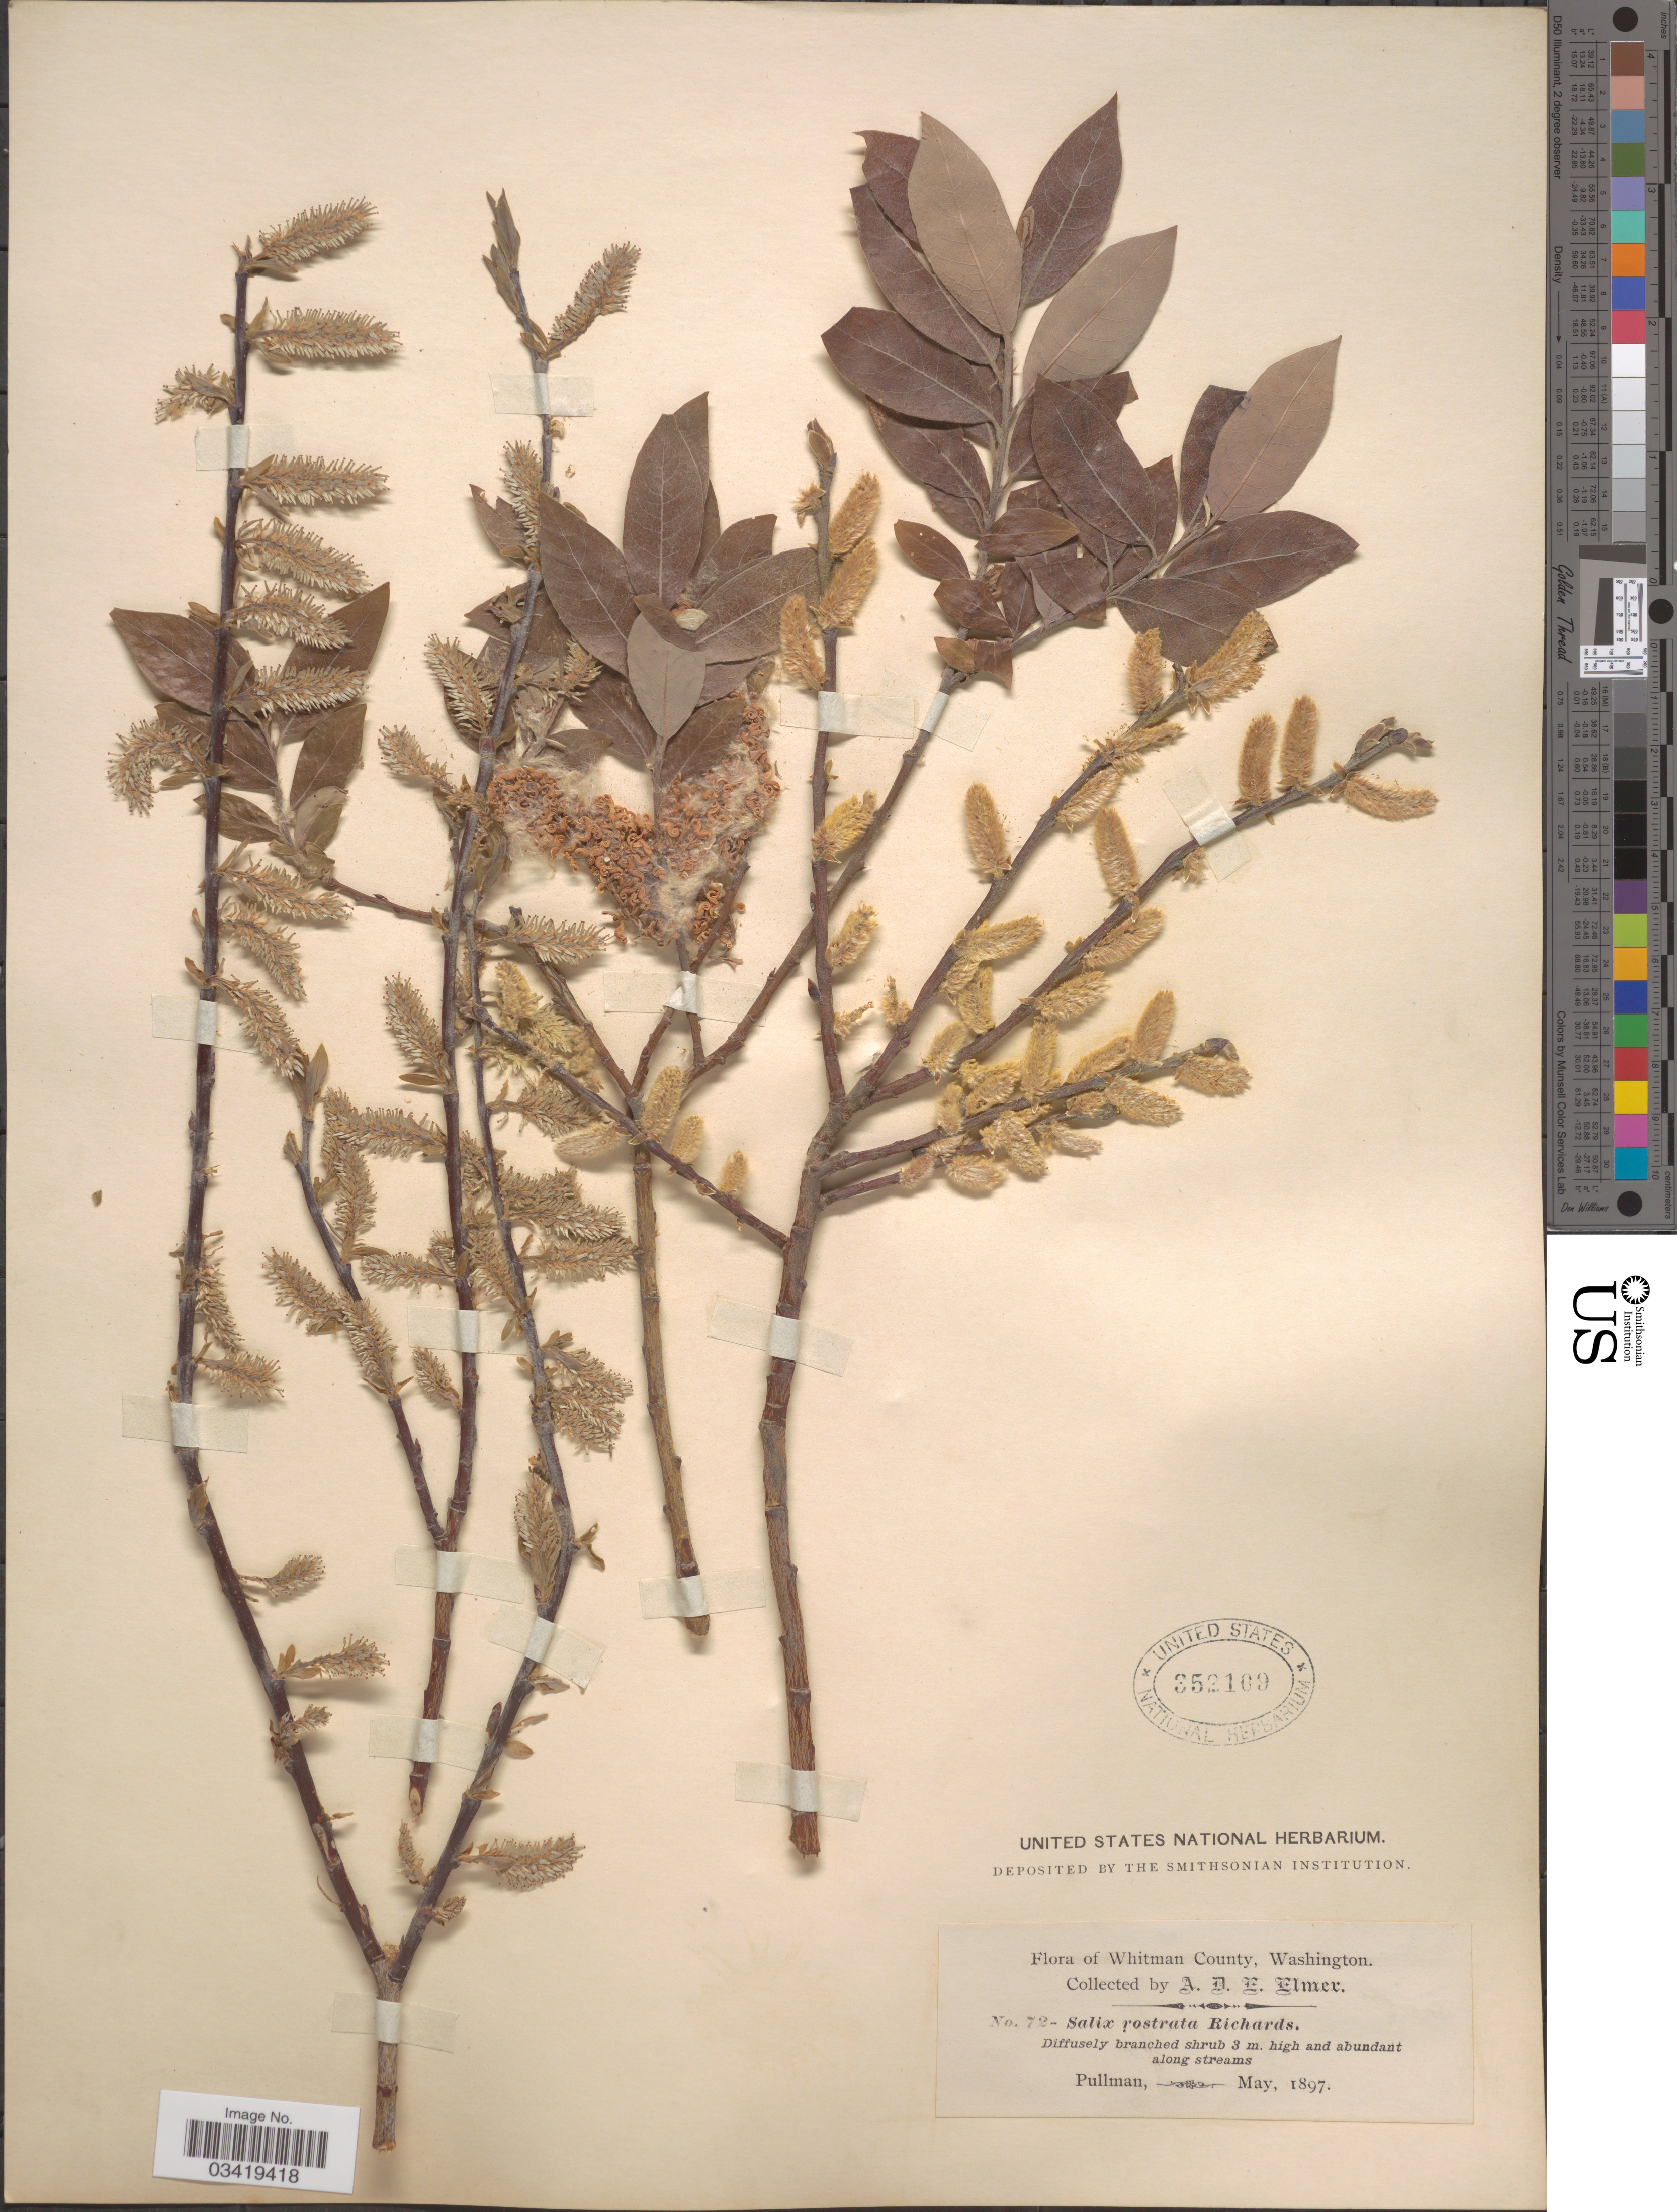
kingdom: Plantae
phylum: Tracheophyta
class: Magnoliopsida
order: Malpighiales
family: Salicaceae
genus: Salix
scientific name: Salix bebbiana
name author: Sarg.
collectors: A. D. E. Elmer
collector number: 72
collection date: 1897-05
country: United States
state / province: Washington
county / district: Whitman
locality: Whitman County. Pullman.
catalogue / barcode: US 352109